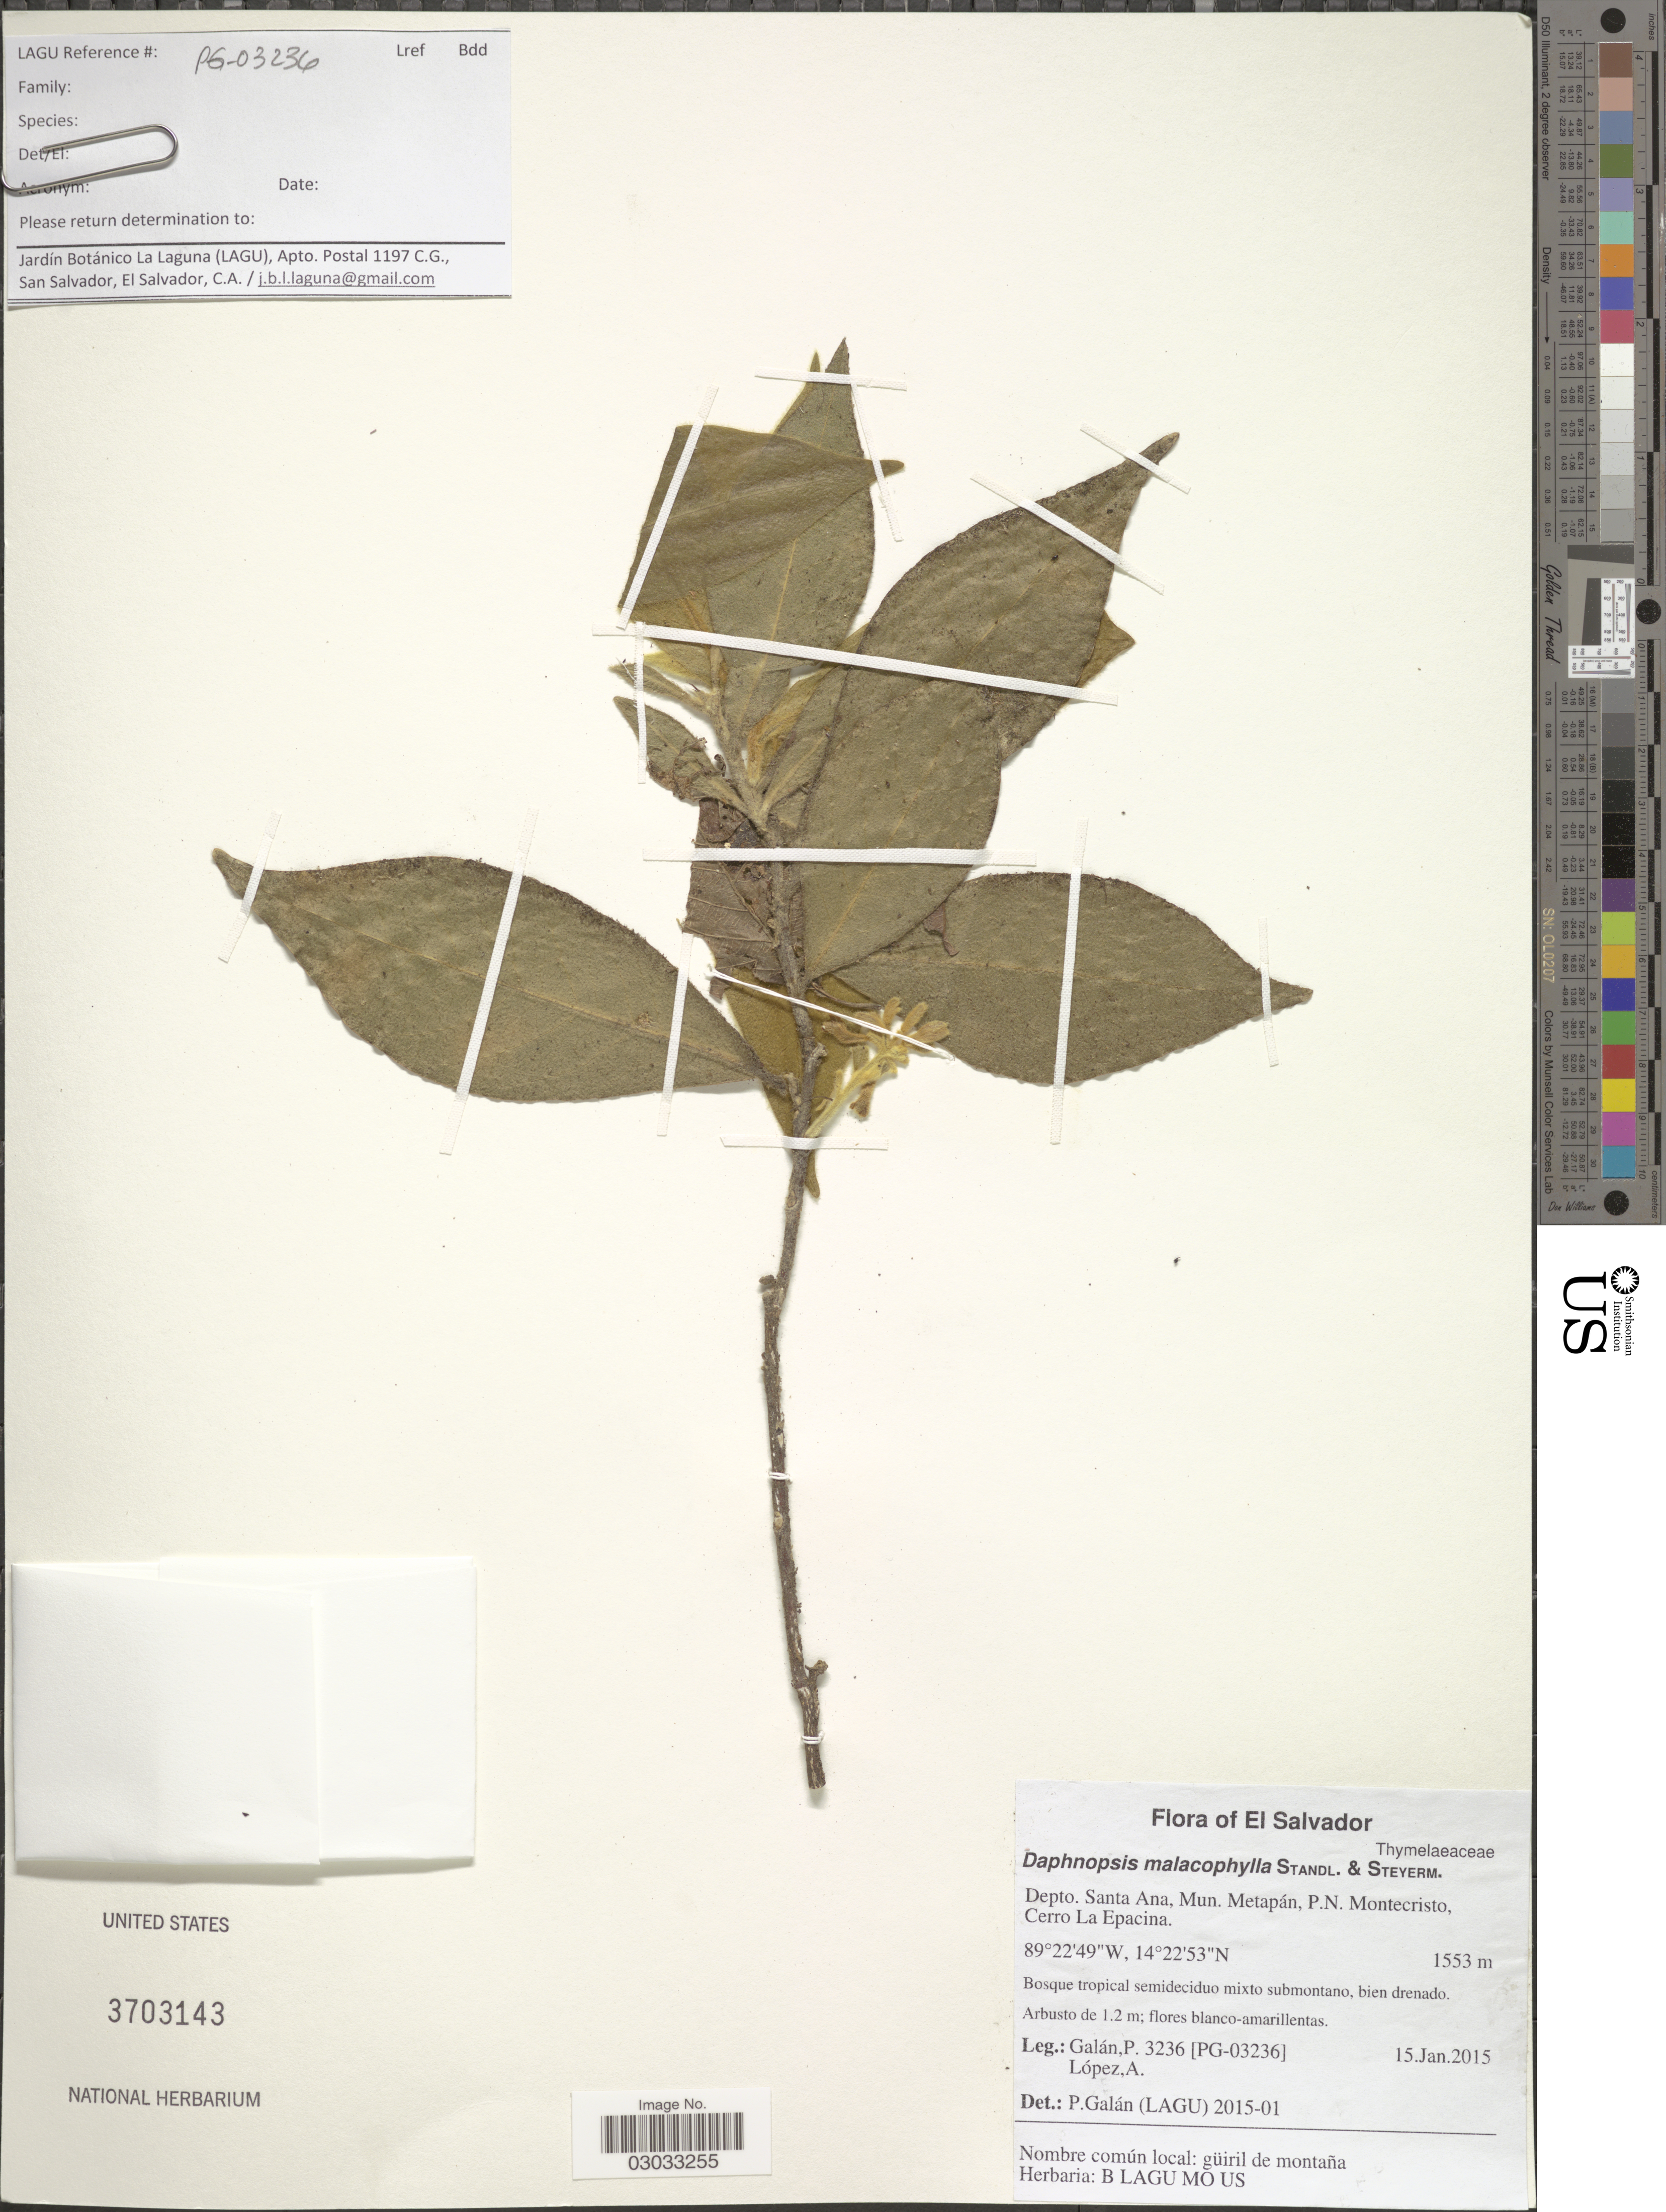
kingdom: Plantae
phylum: Tracheophyta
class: Magnoliopsida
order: Malvales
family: Thymelaeaceae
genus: Daphnopsis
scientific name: Daphnopsis malacophylla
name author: Standl. & Steyerm.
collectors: P. Galan & A. López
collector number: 3236[PG-03236]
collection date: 2015-01-15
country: El Salvador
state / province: Santa Ana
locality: Depto. Santa Ana, Mun. Metapán, P.N. Montecristo, Cerro La Epacina.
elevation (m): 1553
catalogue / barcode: US 3703143